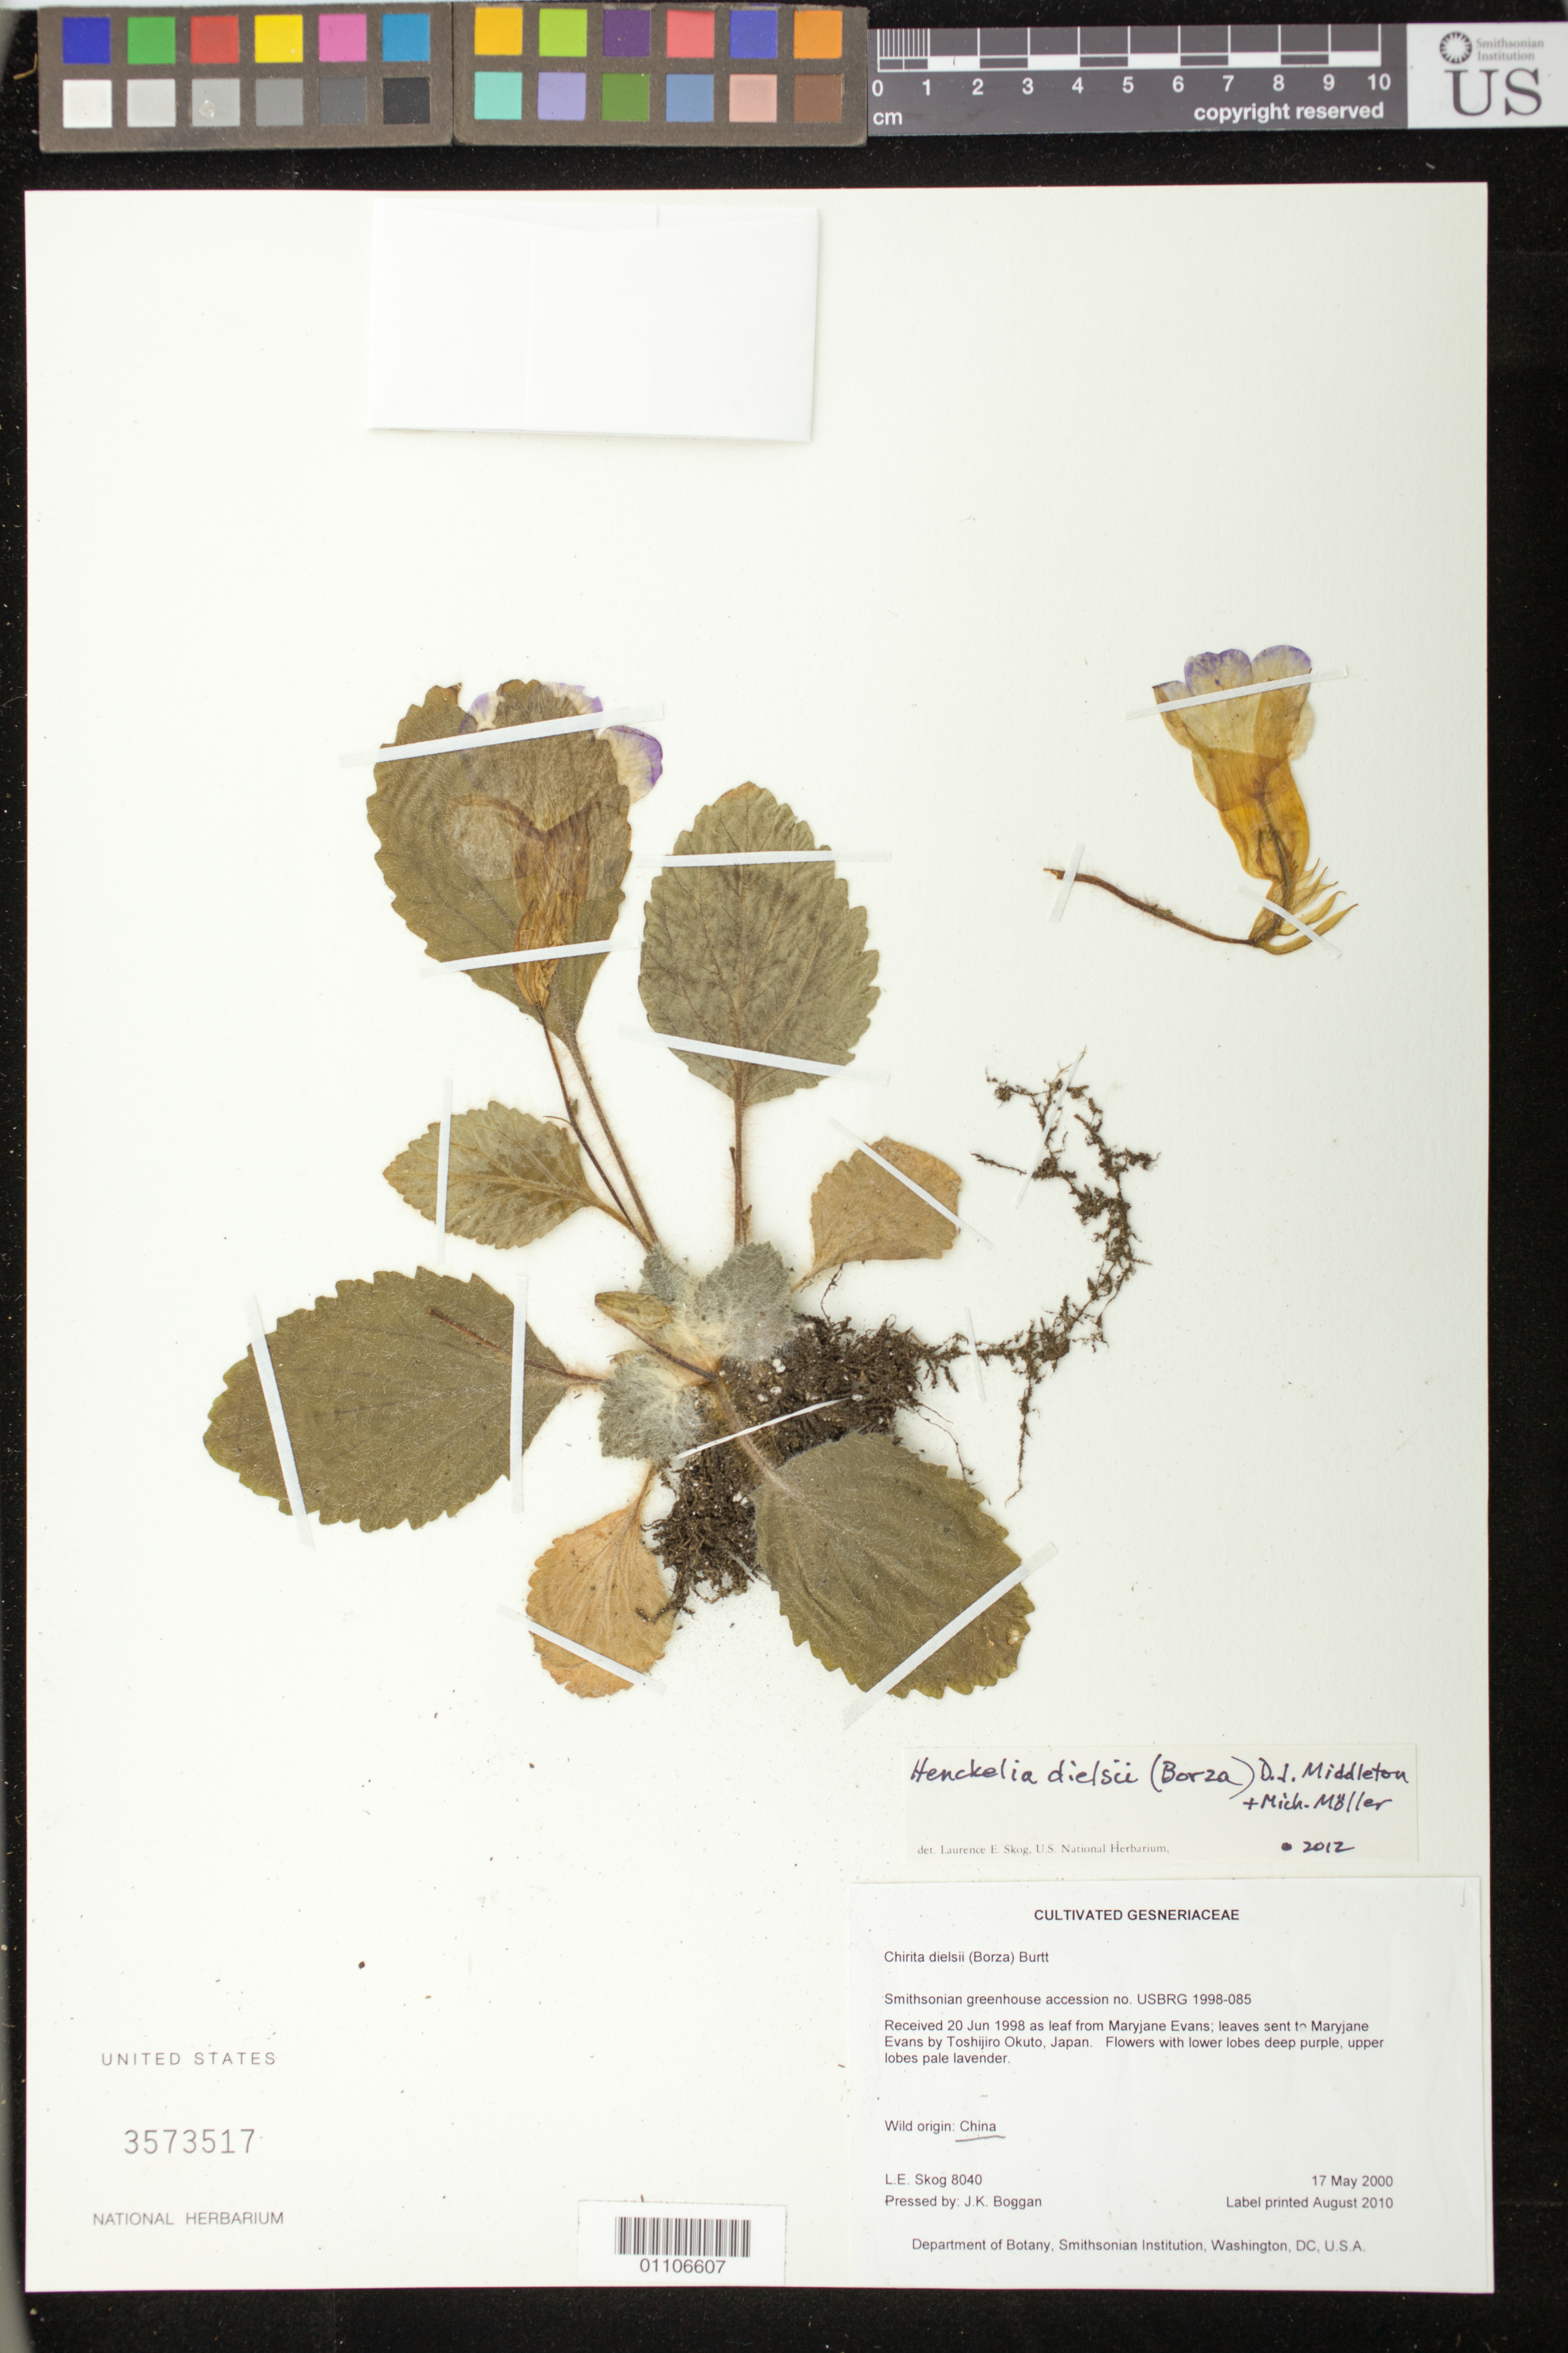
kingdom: Plantae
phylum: Tracheophyta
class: Magnoliopsida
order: Lamiales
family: Gesneriaceae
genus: Henckelia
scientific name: Henckelia dielsii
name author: (Borza) D.J. Middleton & Mich. Möller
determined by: Skog, Laurence E.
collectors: L. E. Skog & J. K. Boggan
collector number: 8040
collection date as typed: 17 May 2000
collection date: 2000-05-17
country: China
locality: Department of Botany, Smithsonian Institution, Washington, DC, U.S.A.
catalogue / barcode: US 3573517